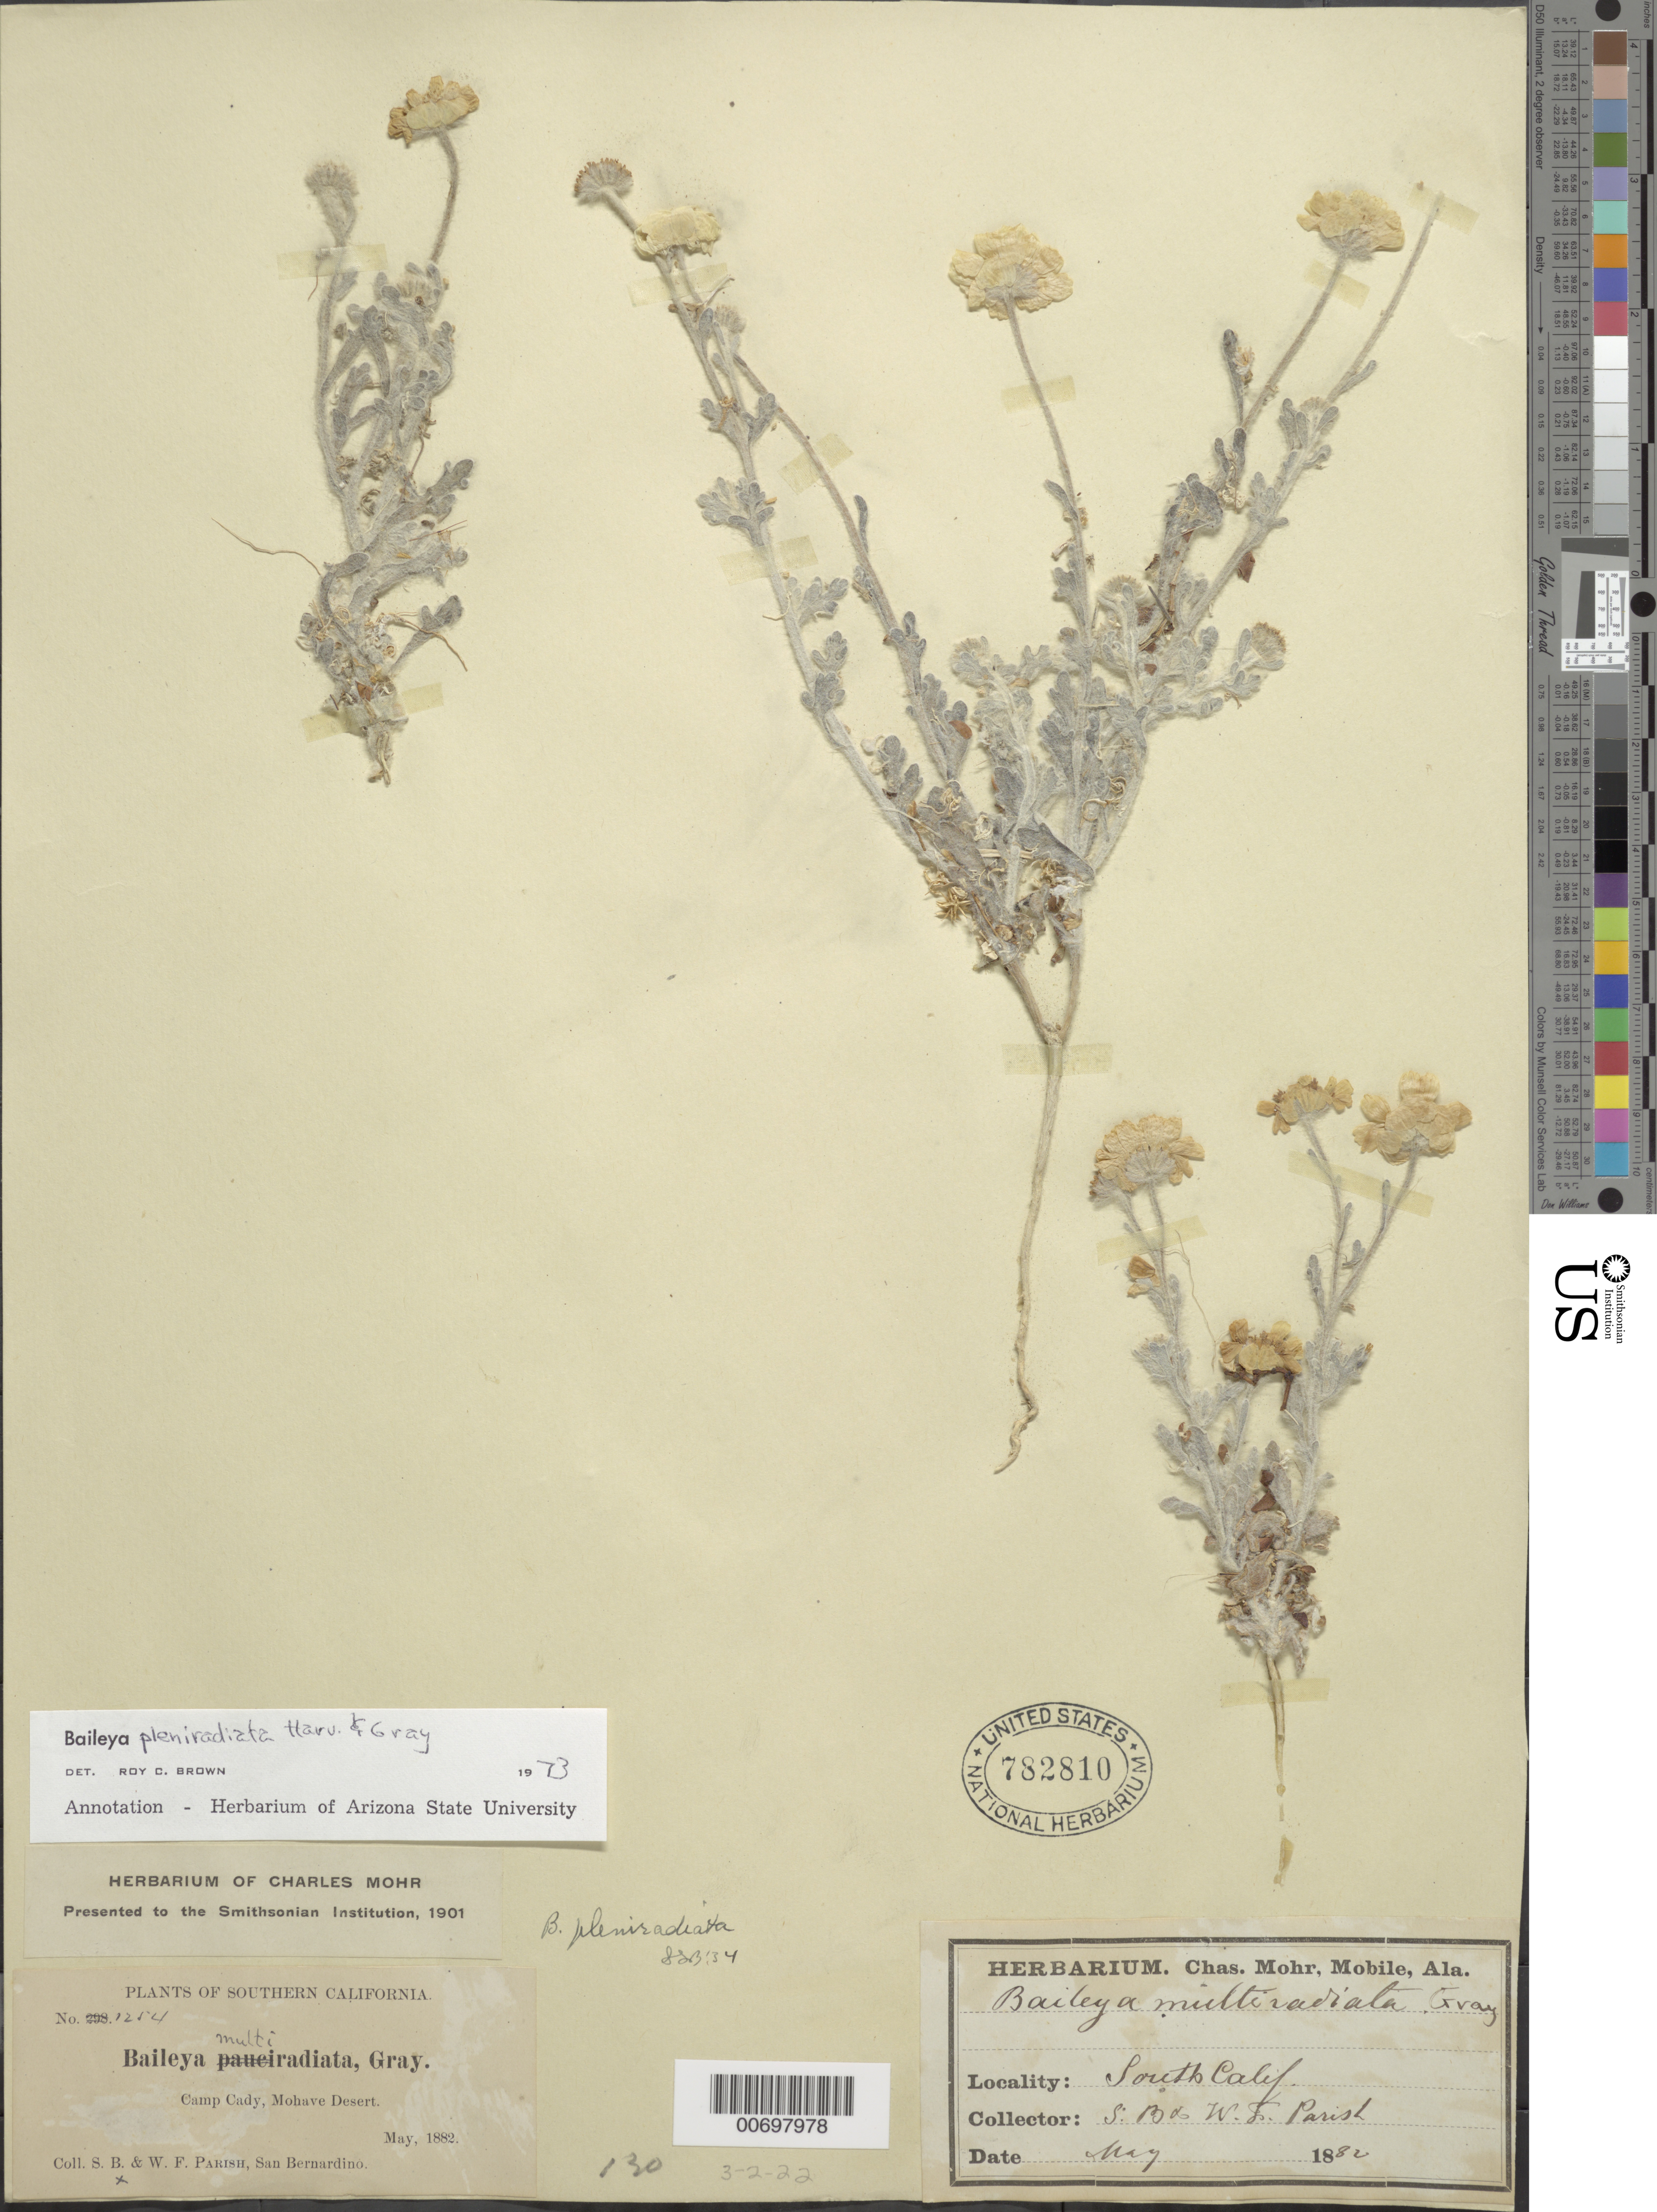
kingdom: Plantae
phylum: Tracheophyta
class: Magnoliopsida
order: Asterales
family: Asteraceae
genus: Baileya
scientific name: Baileya pleniradiata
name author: Harv. & A. Gray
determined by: Brown, Roy C.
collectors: S. B. Parish & W. F. Parish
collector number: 1254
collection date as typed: May 1882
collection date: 1882-05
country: United States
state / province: California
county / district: Kern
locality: Camp Cady, Mohave Desert.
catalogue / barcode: US 782810